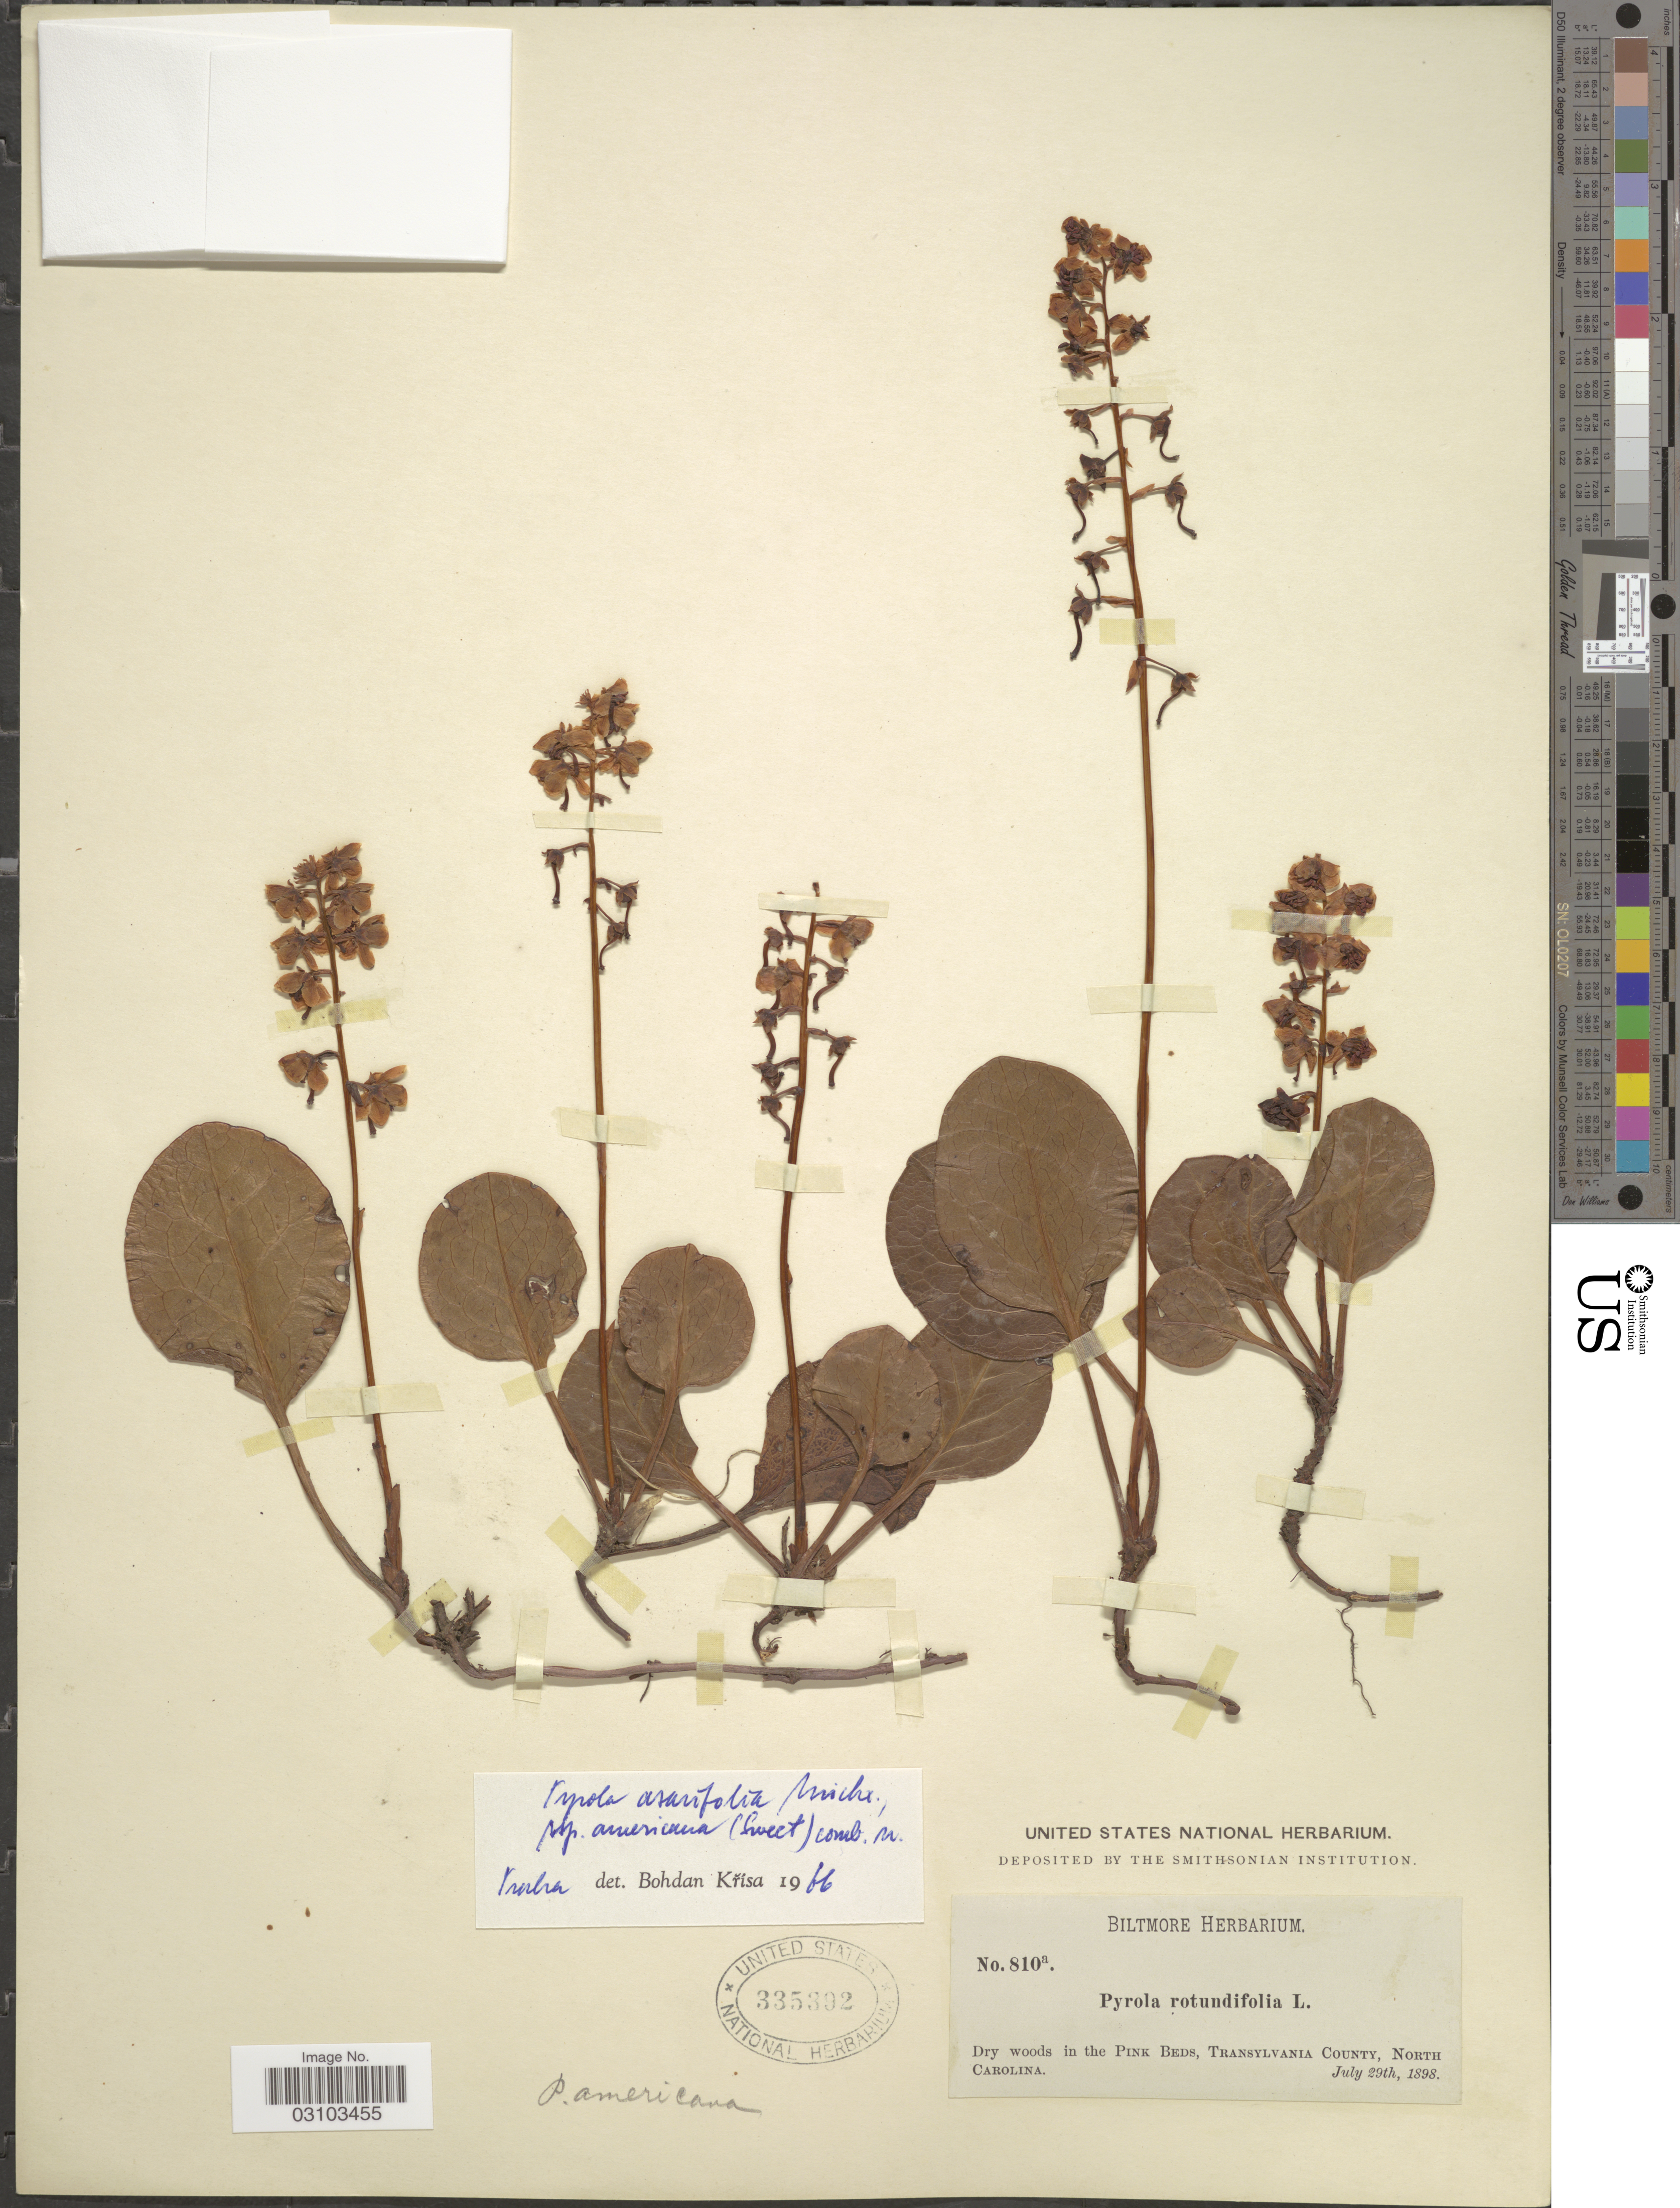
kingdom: Plantae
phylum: Tracheophyta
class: Magnoliopsida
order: Ericales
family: Ericaceae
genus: Pyrola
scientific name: Pyrola asarifolia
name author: Michx.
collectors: ex herb. Biltmore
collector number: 810a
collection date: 1898-07-29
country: United States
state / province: North Carolina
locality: Dry woods in the Pink Beds, Transylvania County.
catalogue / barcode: US 335392